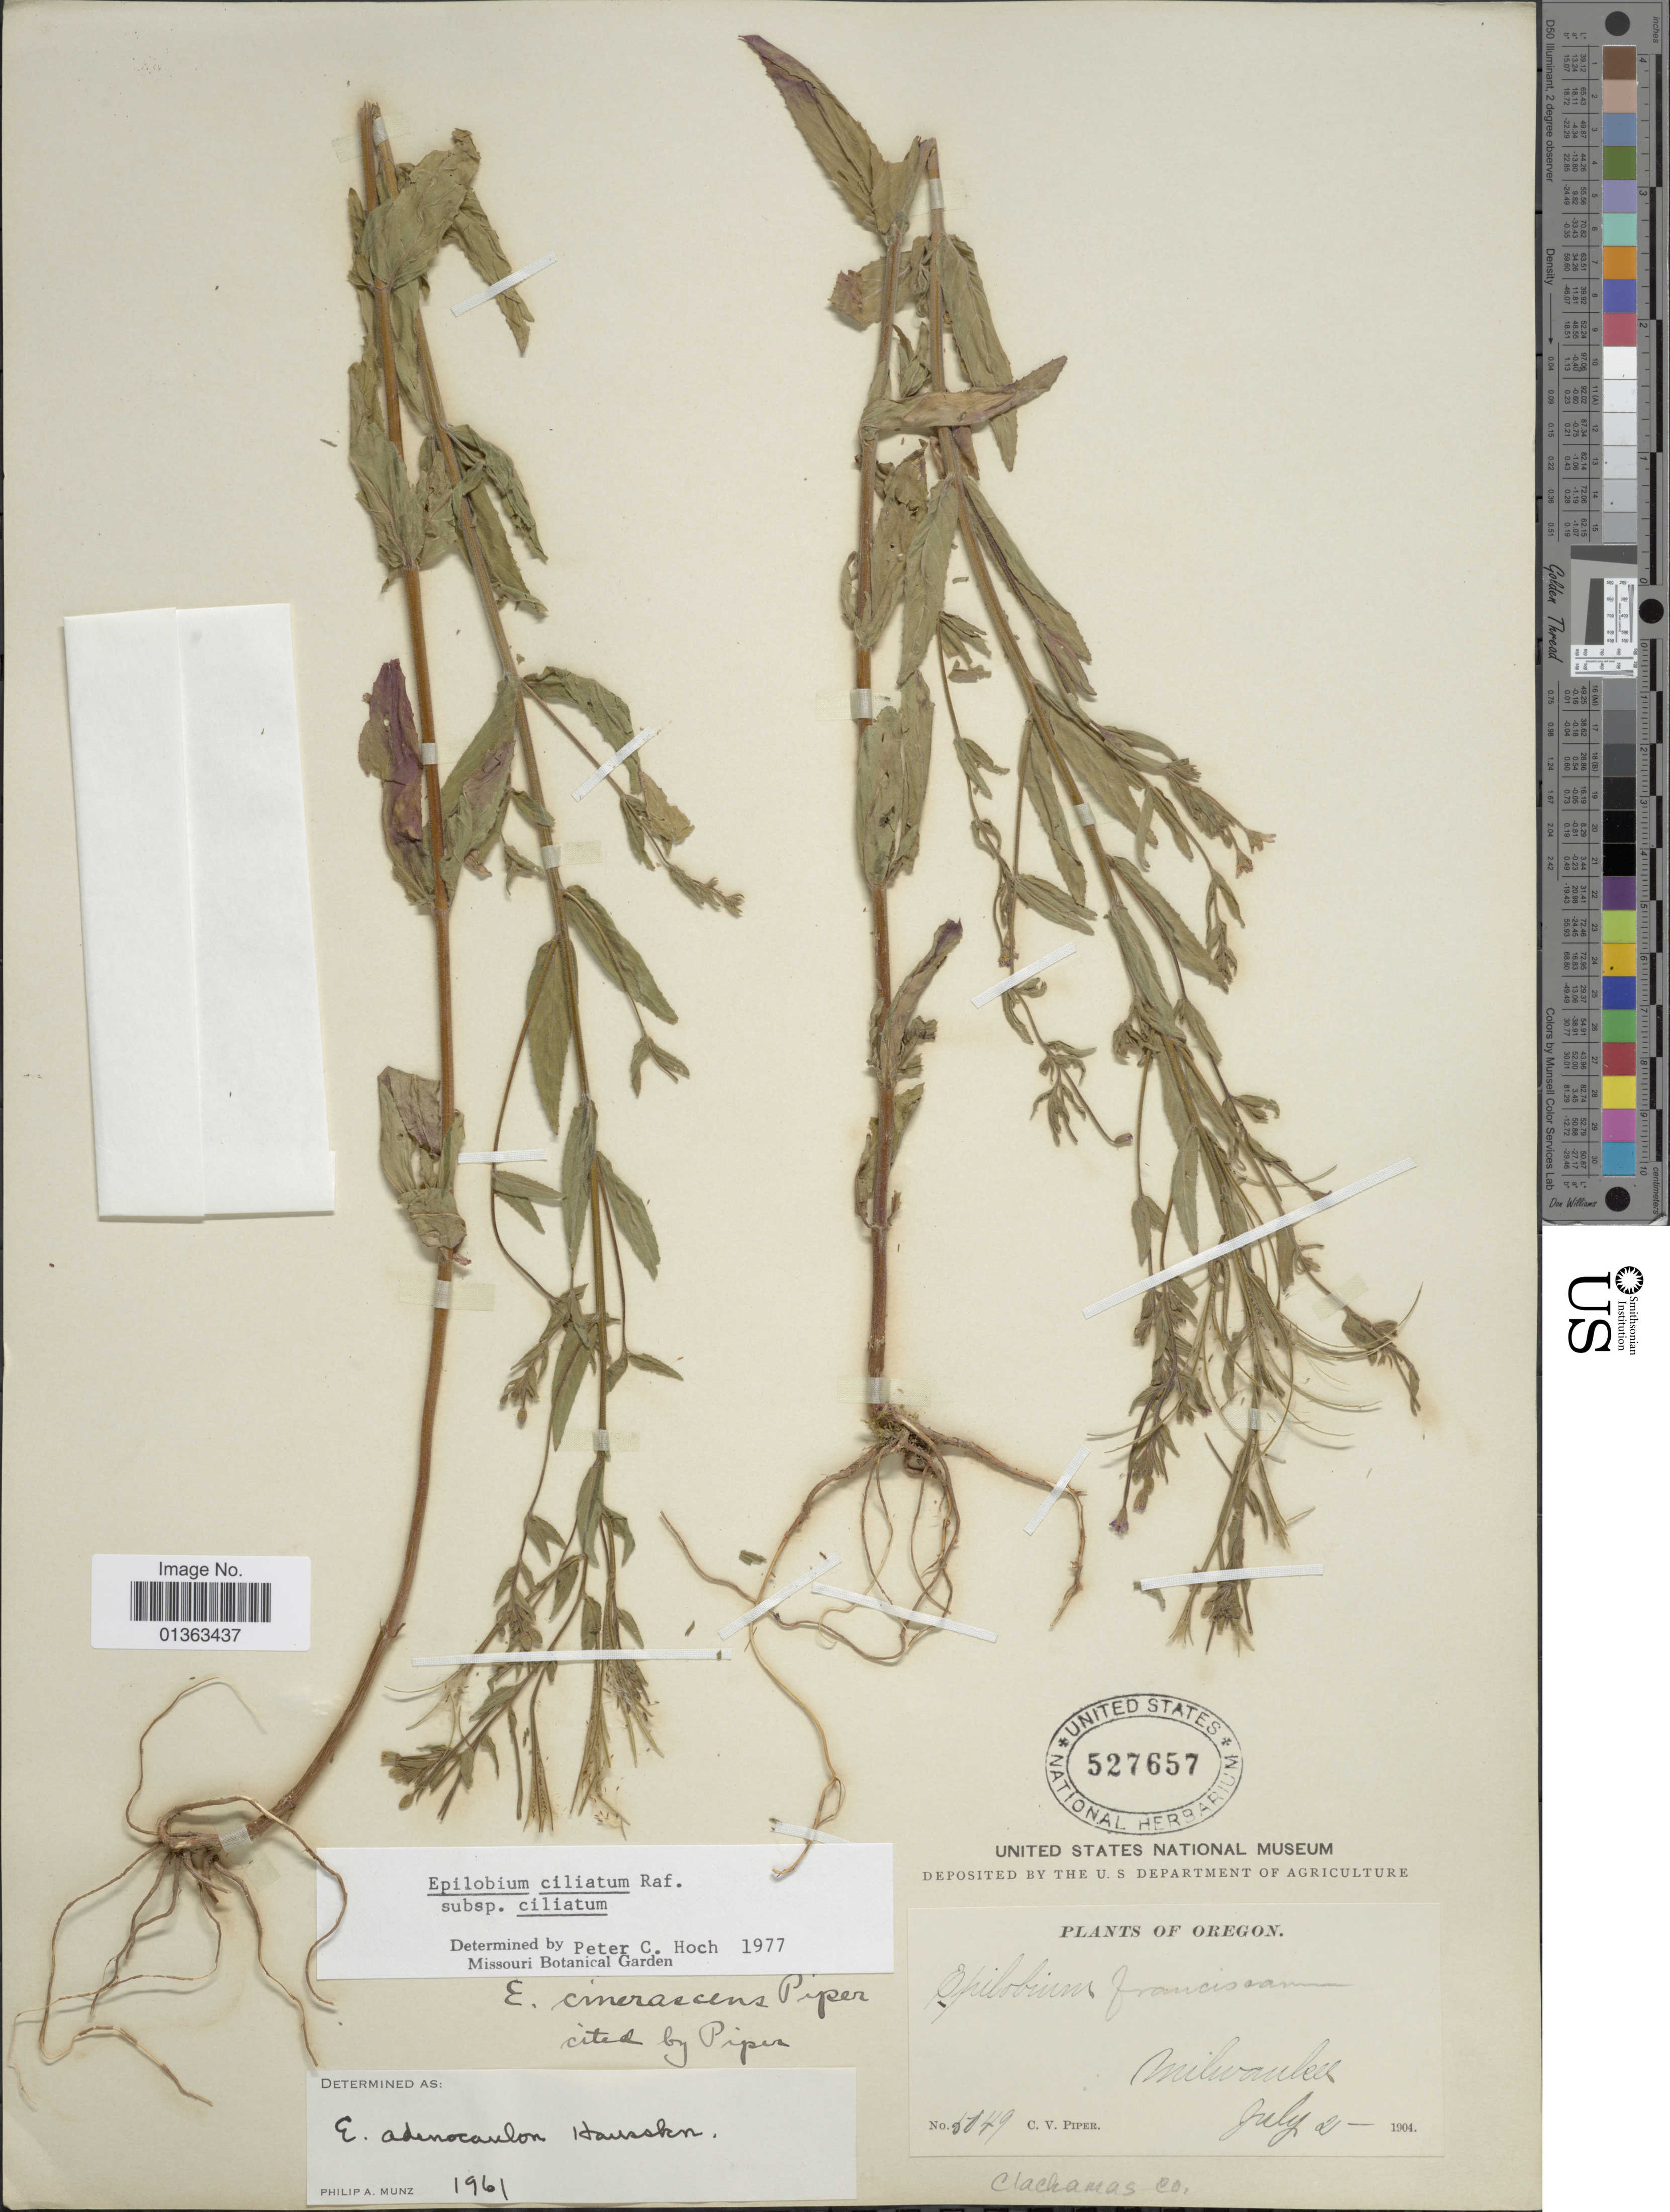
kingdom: Plantae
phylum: Tracheophyta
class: Magnoliopsida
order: Myrtales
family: Onagraceae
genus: Epilobium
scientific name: Epilobium ciliatum subsp. ciliatum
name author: Raf.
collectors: C. V. Piper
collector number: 6049*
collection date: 1904-07-02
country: United States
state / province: Oregon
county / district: Clackamas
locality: Milwaukee. [interpreted] Clackamas Co.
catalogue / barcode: US 527657